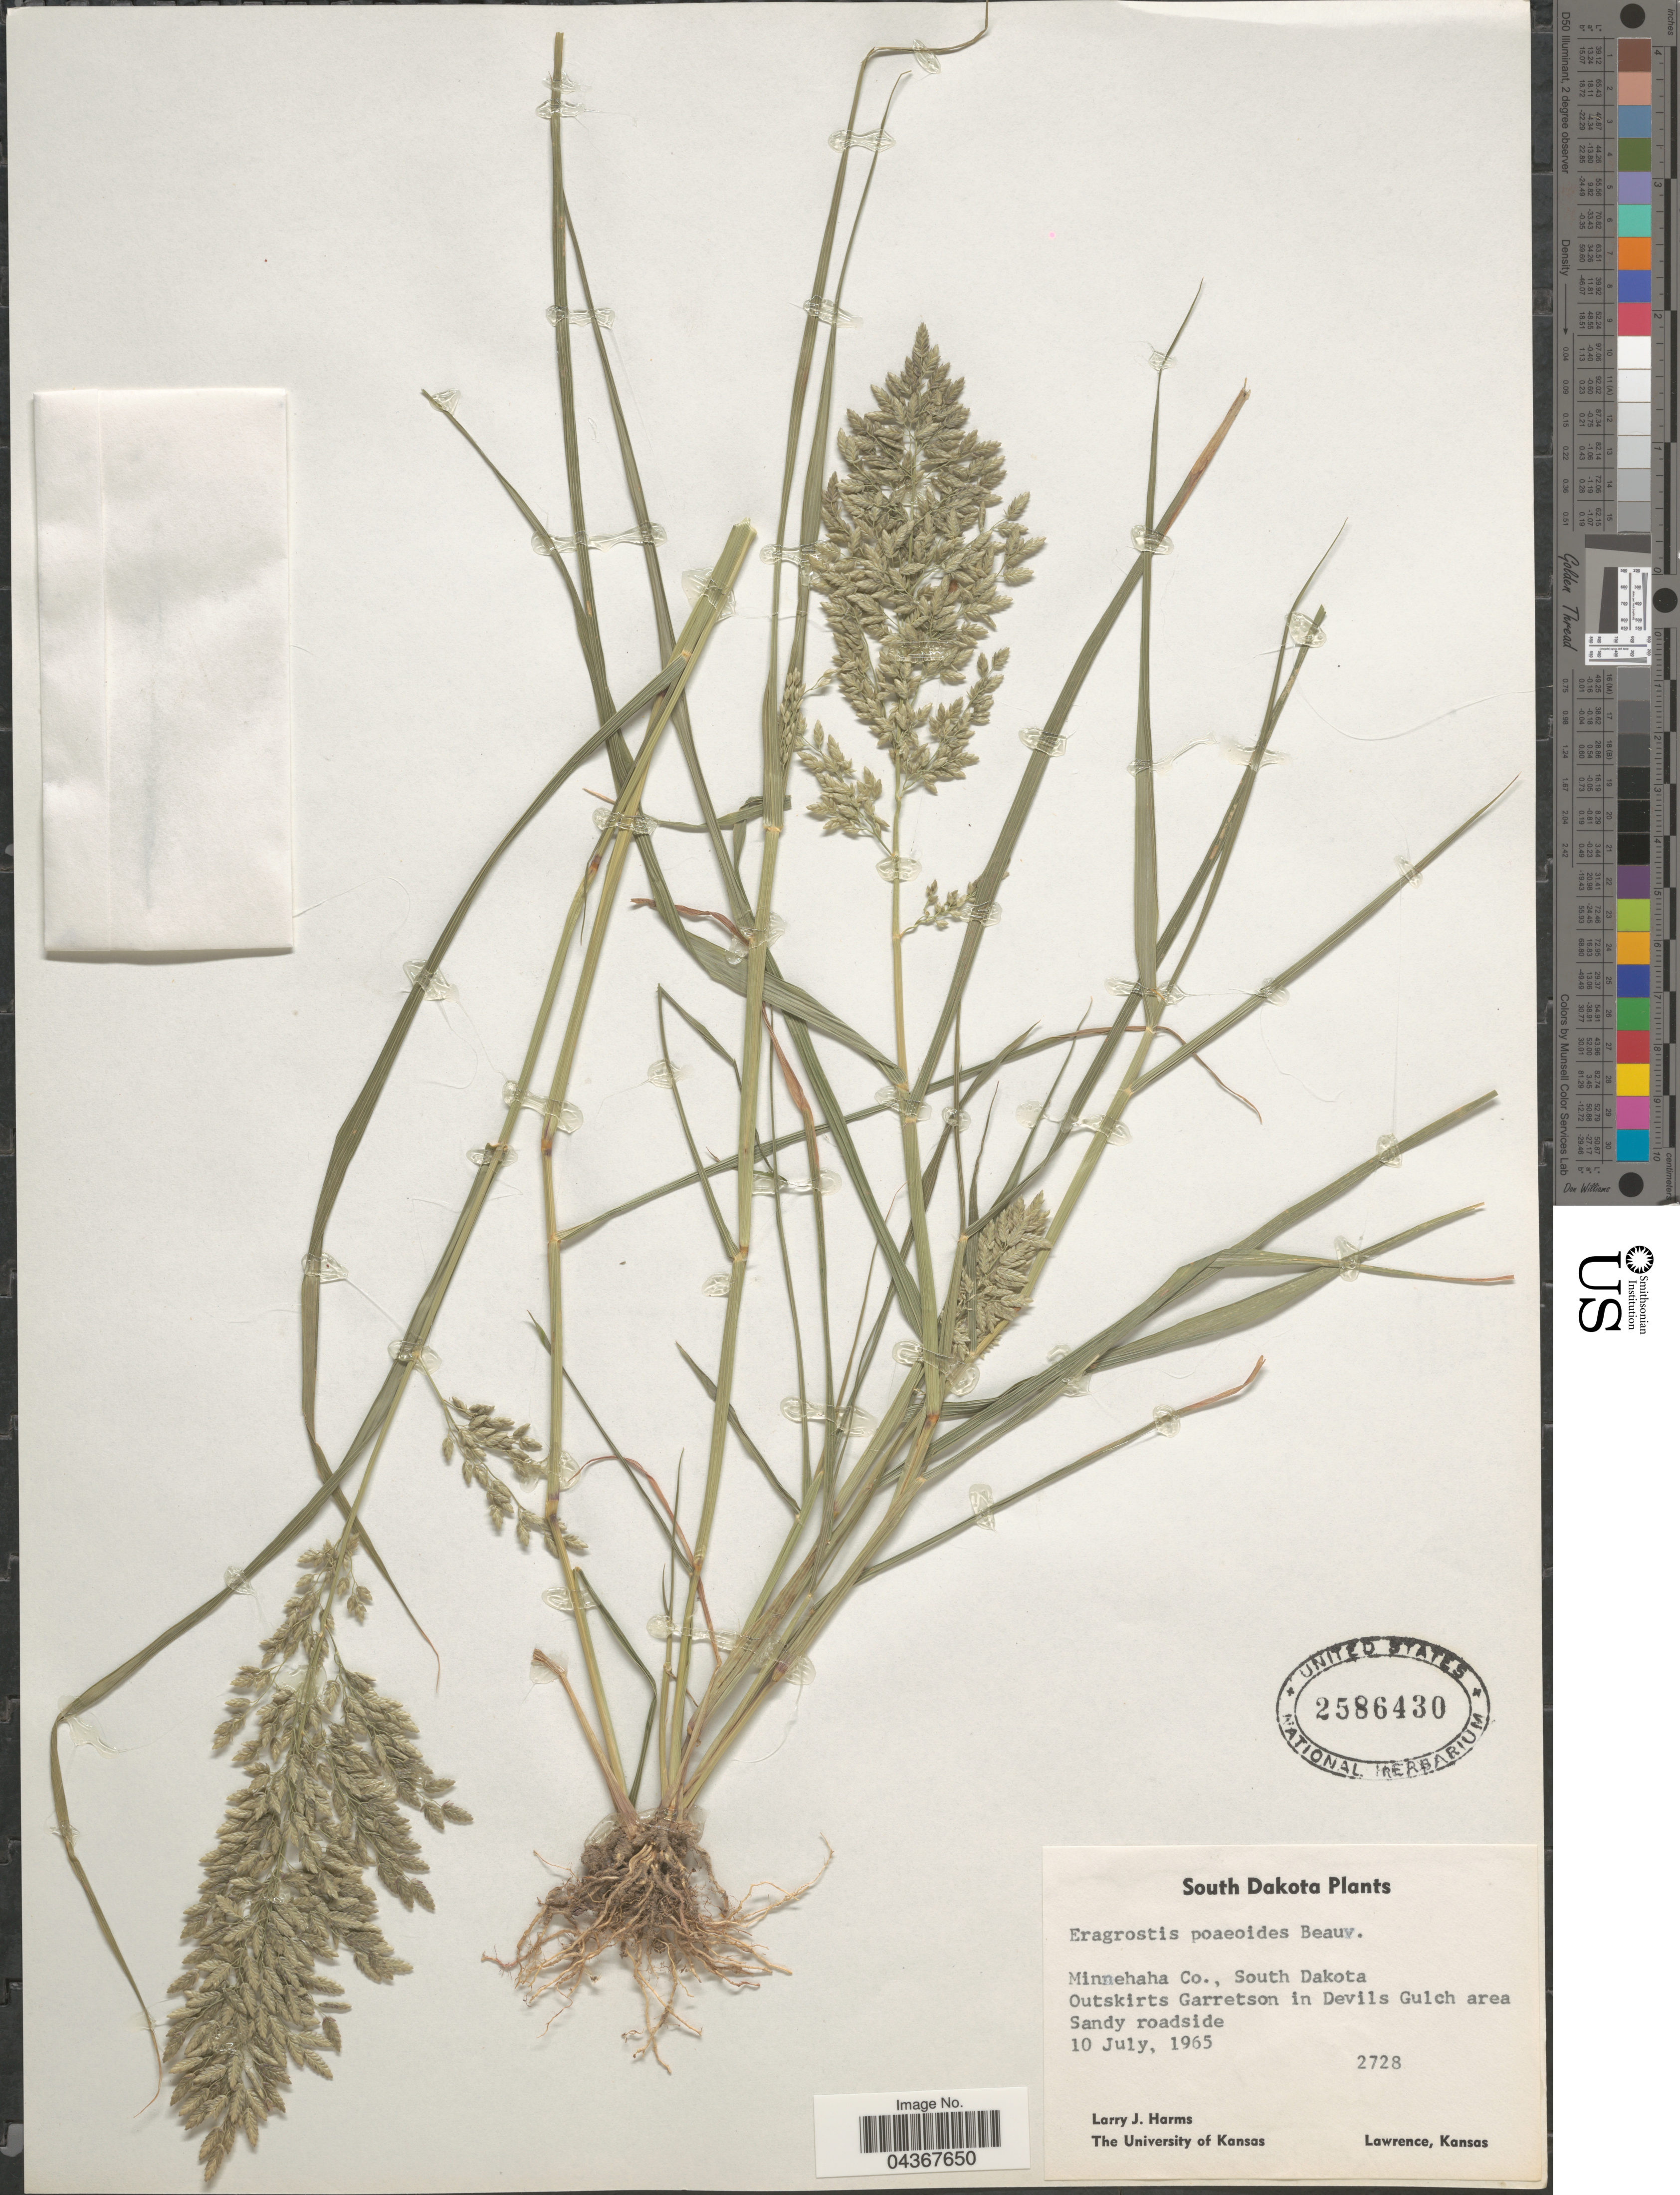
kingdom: Plantae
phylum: Tracheophyta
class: Liliopsida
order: Poales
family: Poaceae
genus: Eragrostis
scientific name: Eragrostis cilianensis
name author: (Bellardi) Vignolo ex Janch.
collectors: L. Harms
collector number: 2728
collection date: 1965-07-10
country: United States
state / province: South Dakota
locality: Minnehaha Co. Outskirts Garretson in Devils Gulch area.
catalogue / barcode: US 2586430